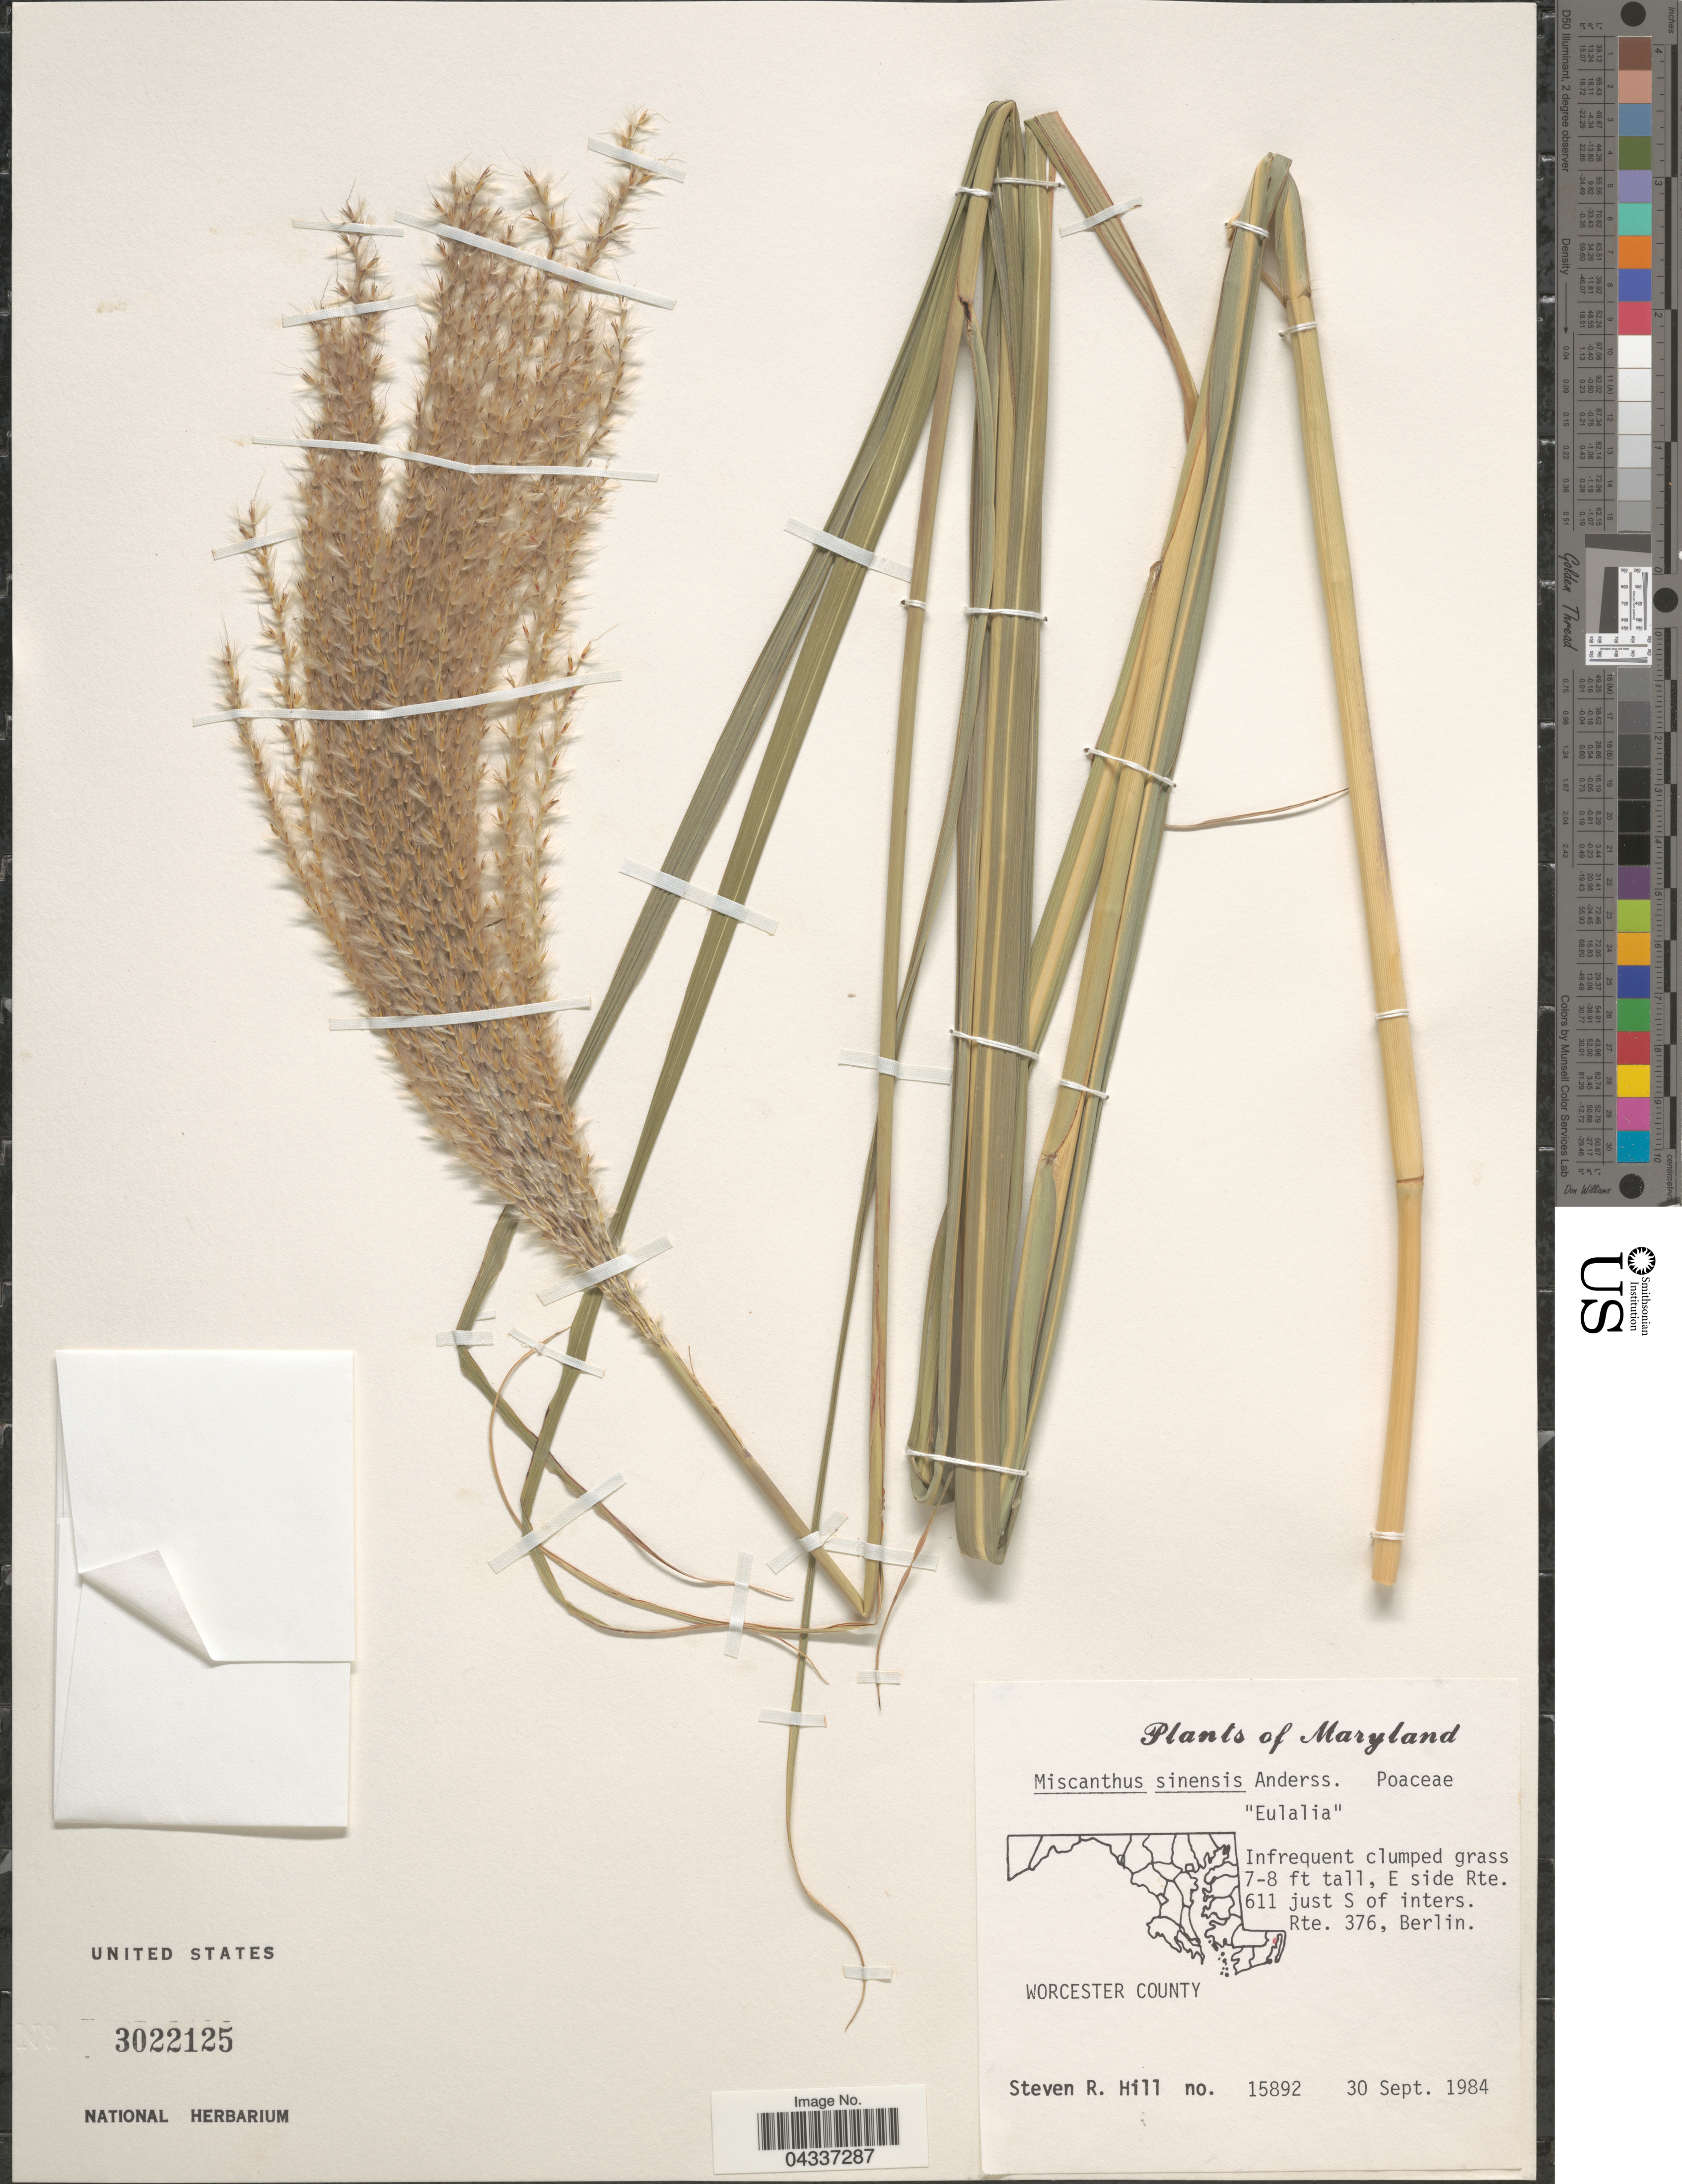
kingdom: Plantae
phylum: Tracheophyta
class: Liliopsida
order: Poales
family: Poaceae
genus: Miscanthus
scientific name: Miscanthus sinensis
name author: Andersson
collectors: S. Hill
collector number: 15892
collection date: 1984-09-30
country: United States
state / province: Maryland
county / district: Worcester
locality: E side Rte. 611 just S of inters. Rte. 376, Berlin. Worcester County.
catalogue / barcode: US 3022125